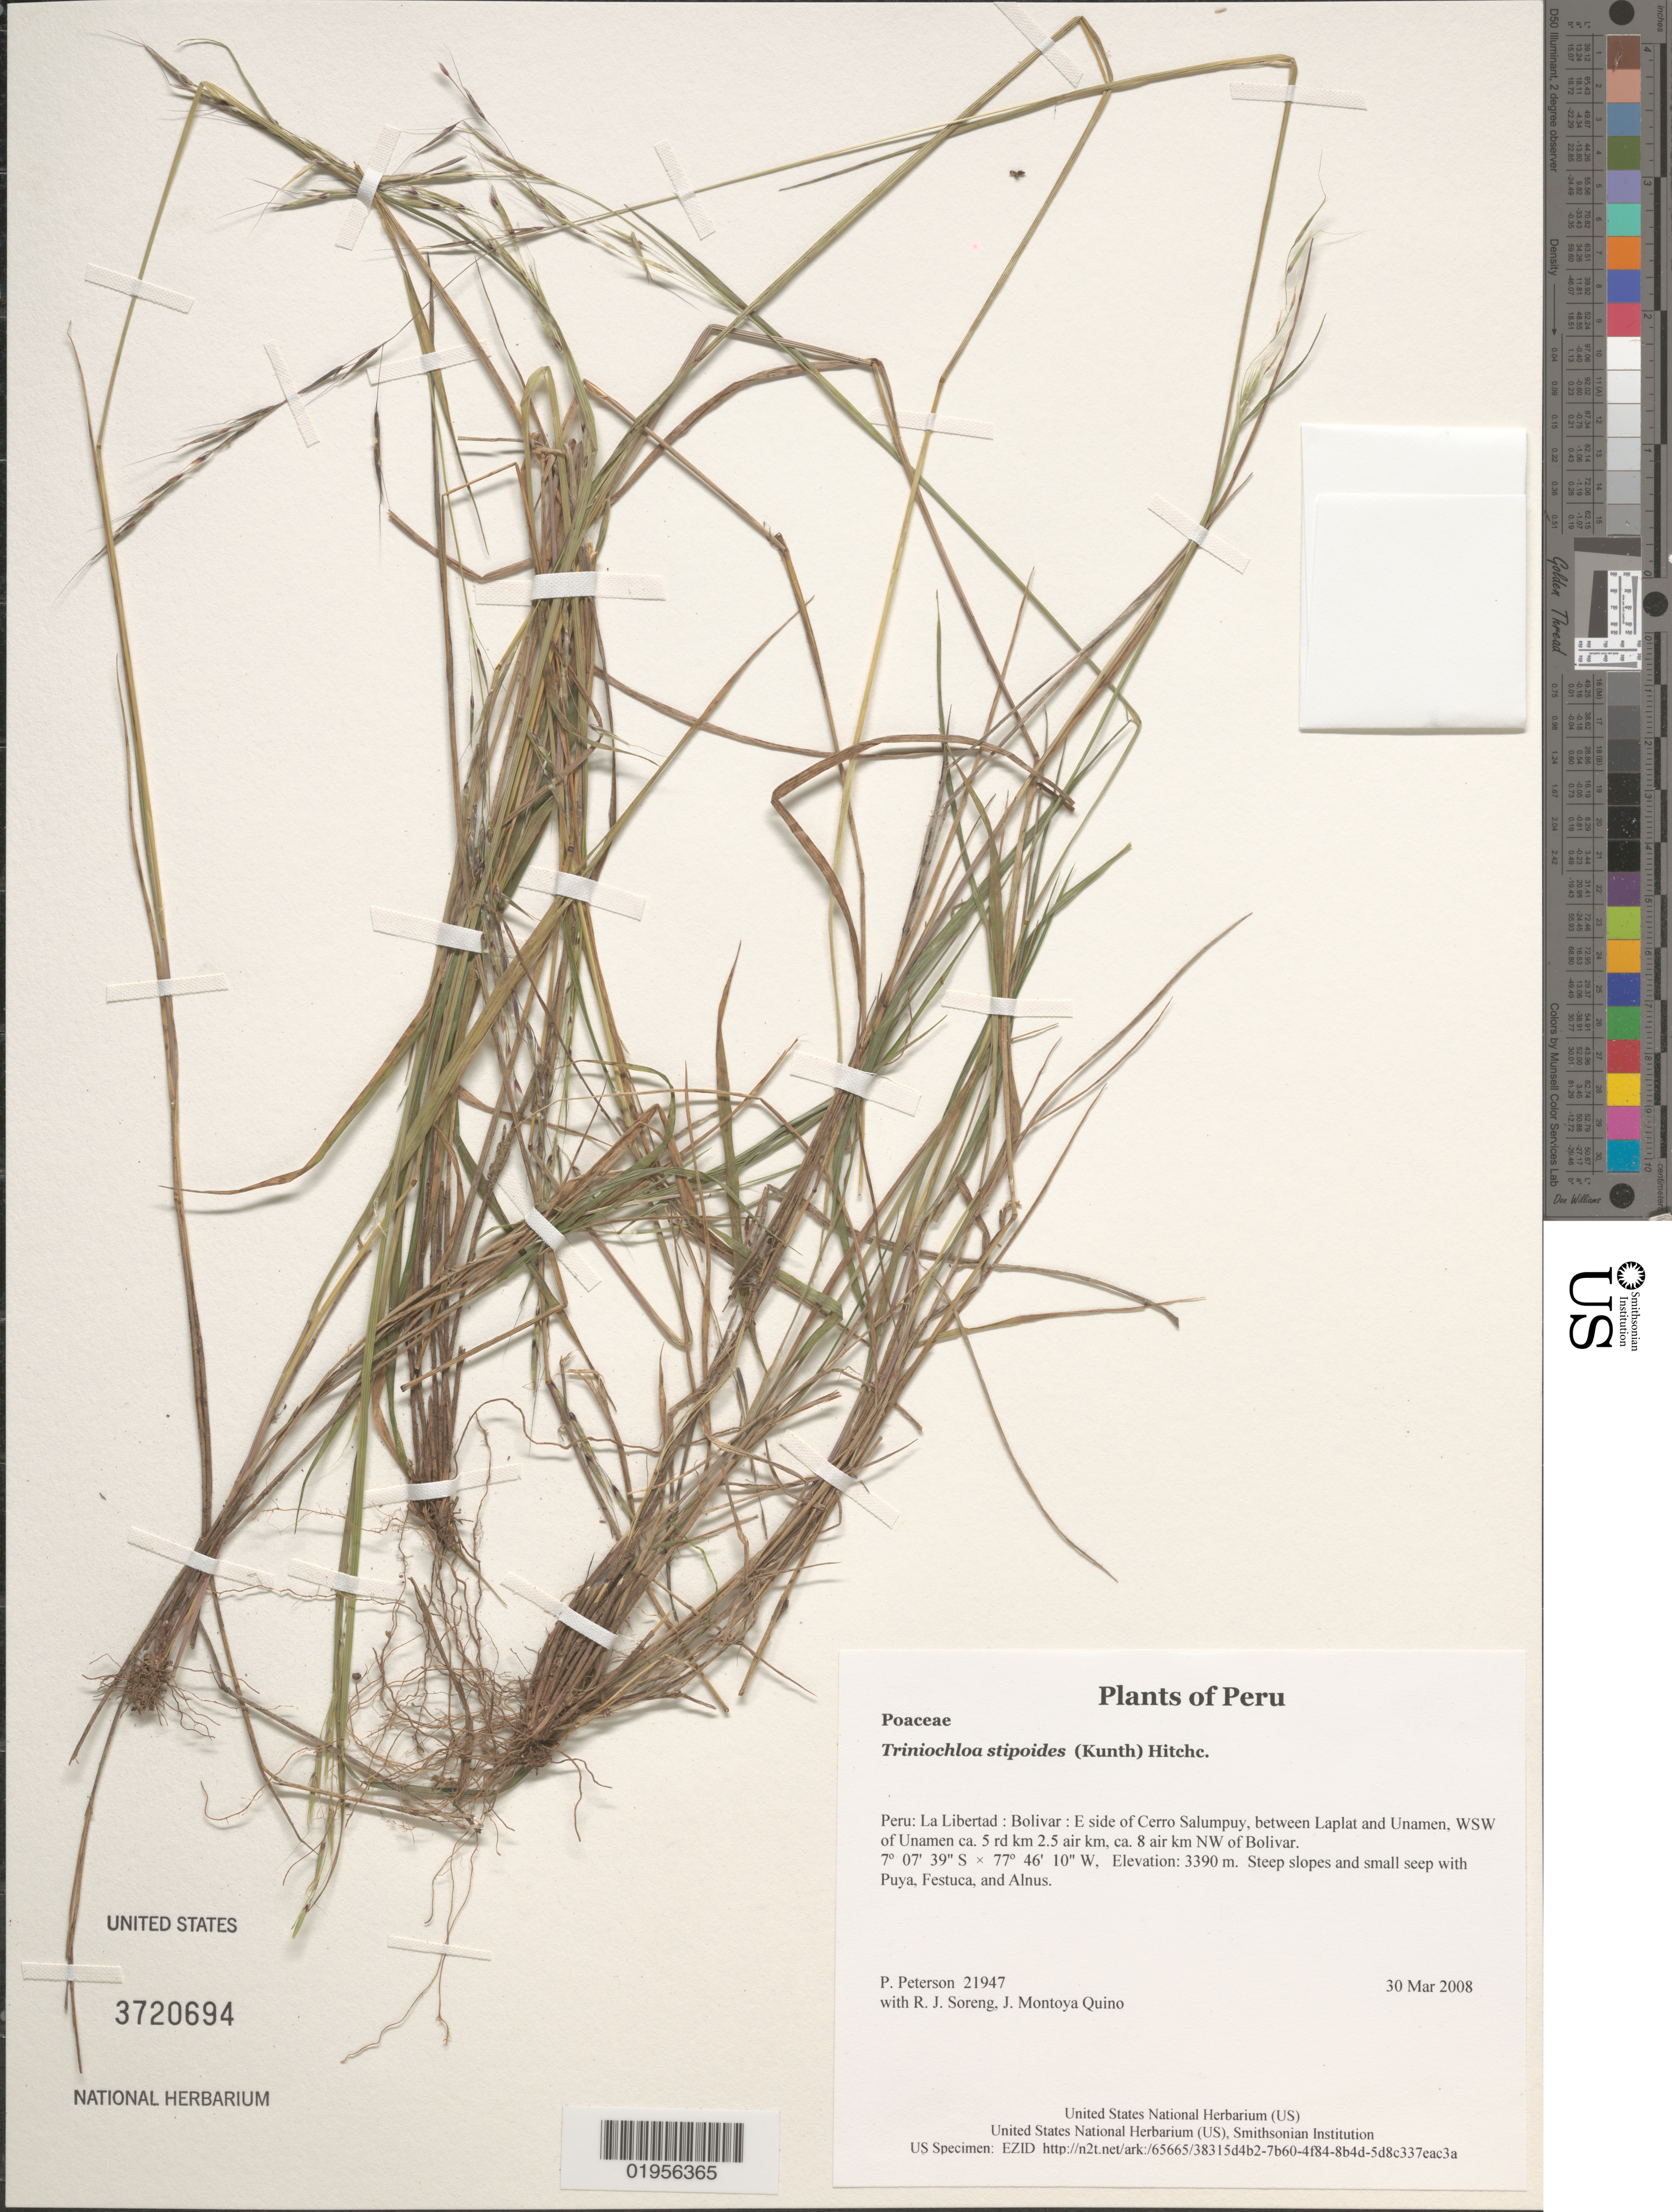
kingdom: Plantae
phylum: Tracheophyta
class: Liliopsida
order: Poales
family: Poaceae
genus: Triniochloa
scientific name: Triniochloa stipoides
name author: (Kunth) Hitchc.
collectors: P. M. Peterson, R. J. Soreng & J. Montoya Quino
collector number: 21947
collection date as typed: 30 Mar 2008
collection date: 2008-03-30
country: Peru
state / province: La Libertad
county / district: Bolívar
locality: E side of Cerro Salumpuy, between Laplat and Unamen, WSW of Unamen ca. 5 rd km 2.5 air km, ca. 8 air km NW of Bolivar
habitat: Steep slopes and small seep with Puya, Festuca, and Alnus.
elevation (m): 3390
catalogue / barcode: US 3720694